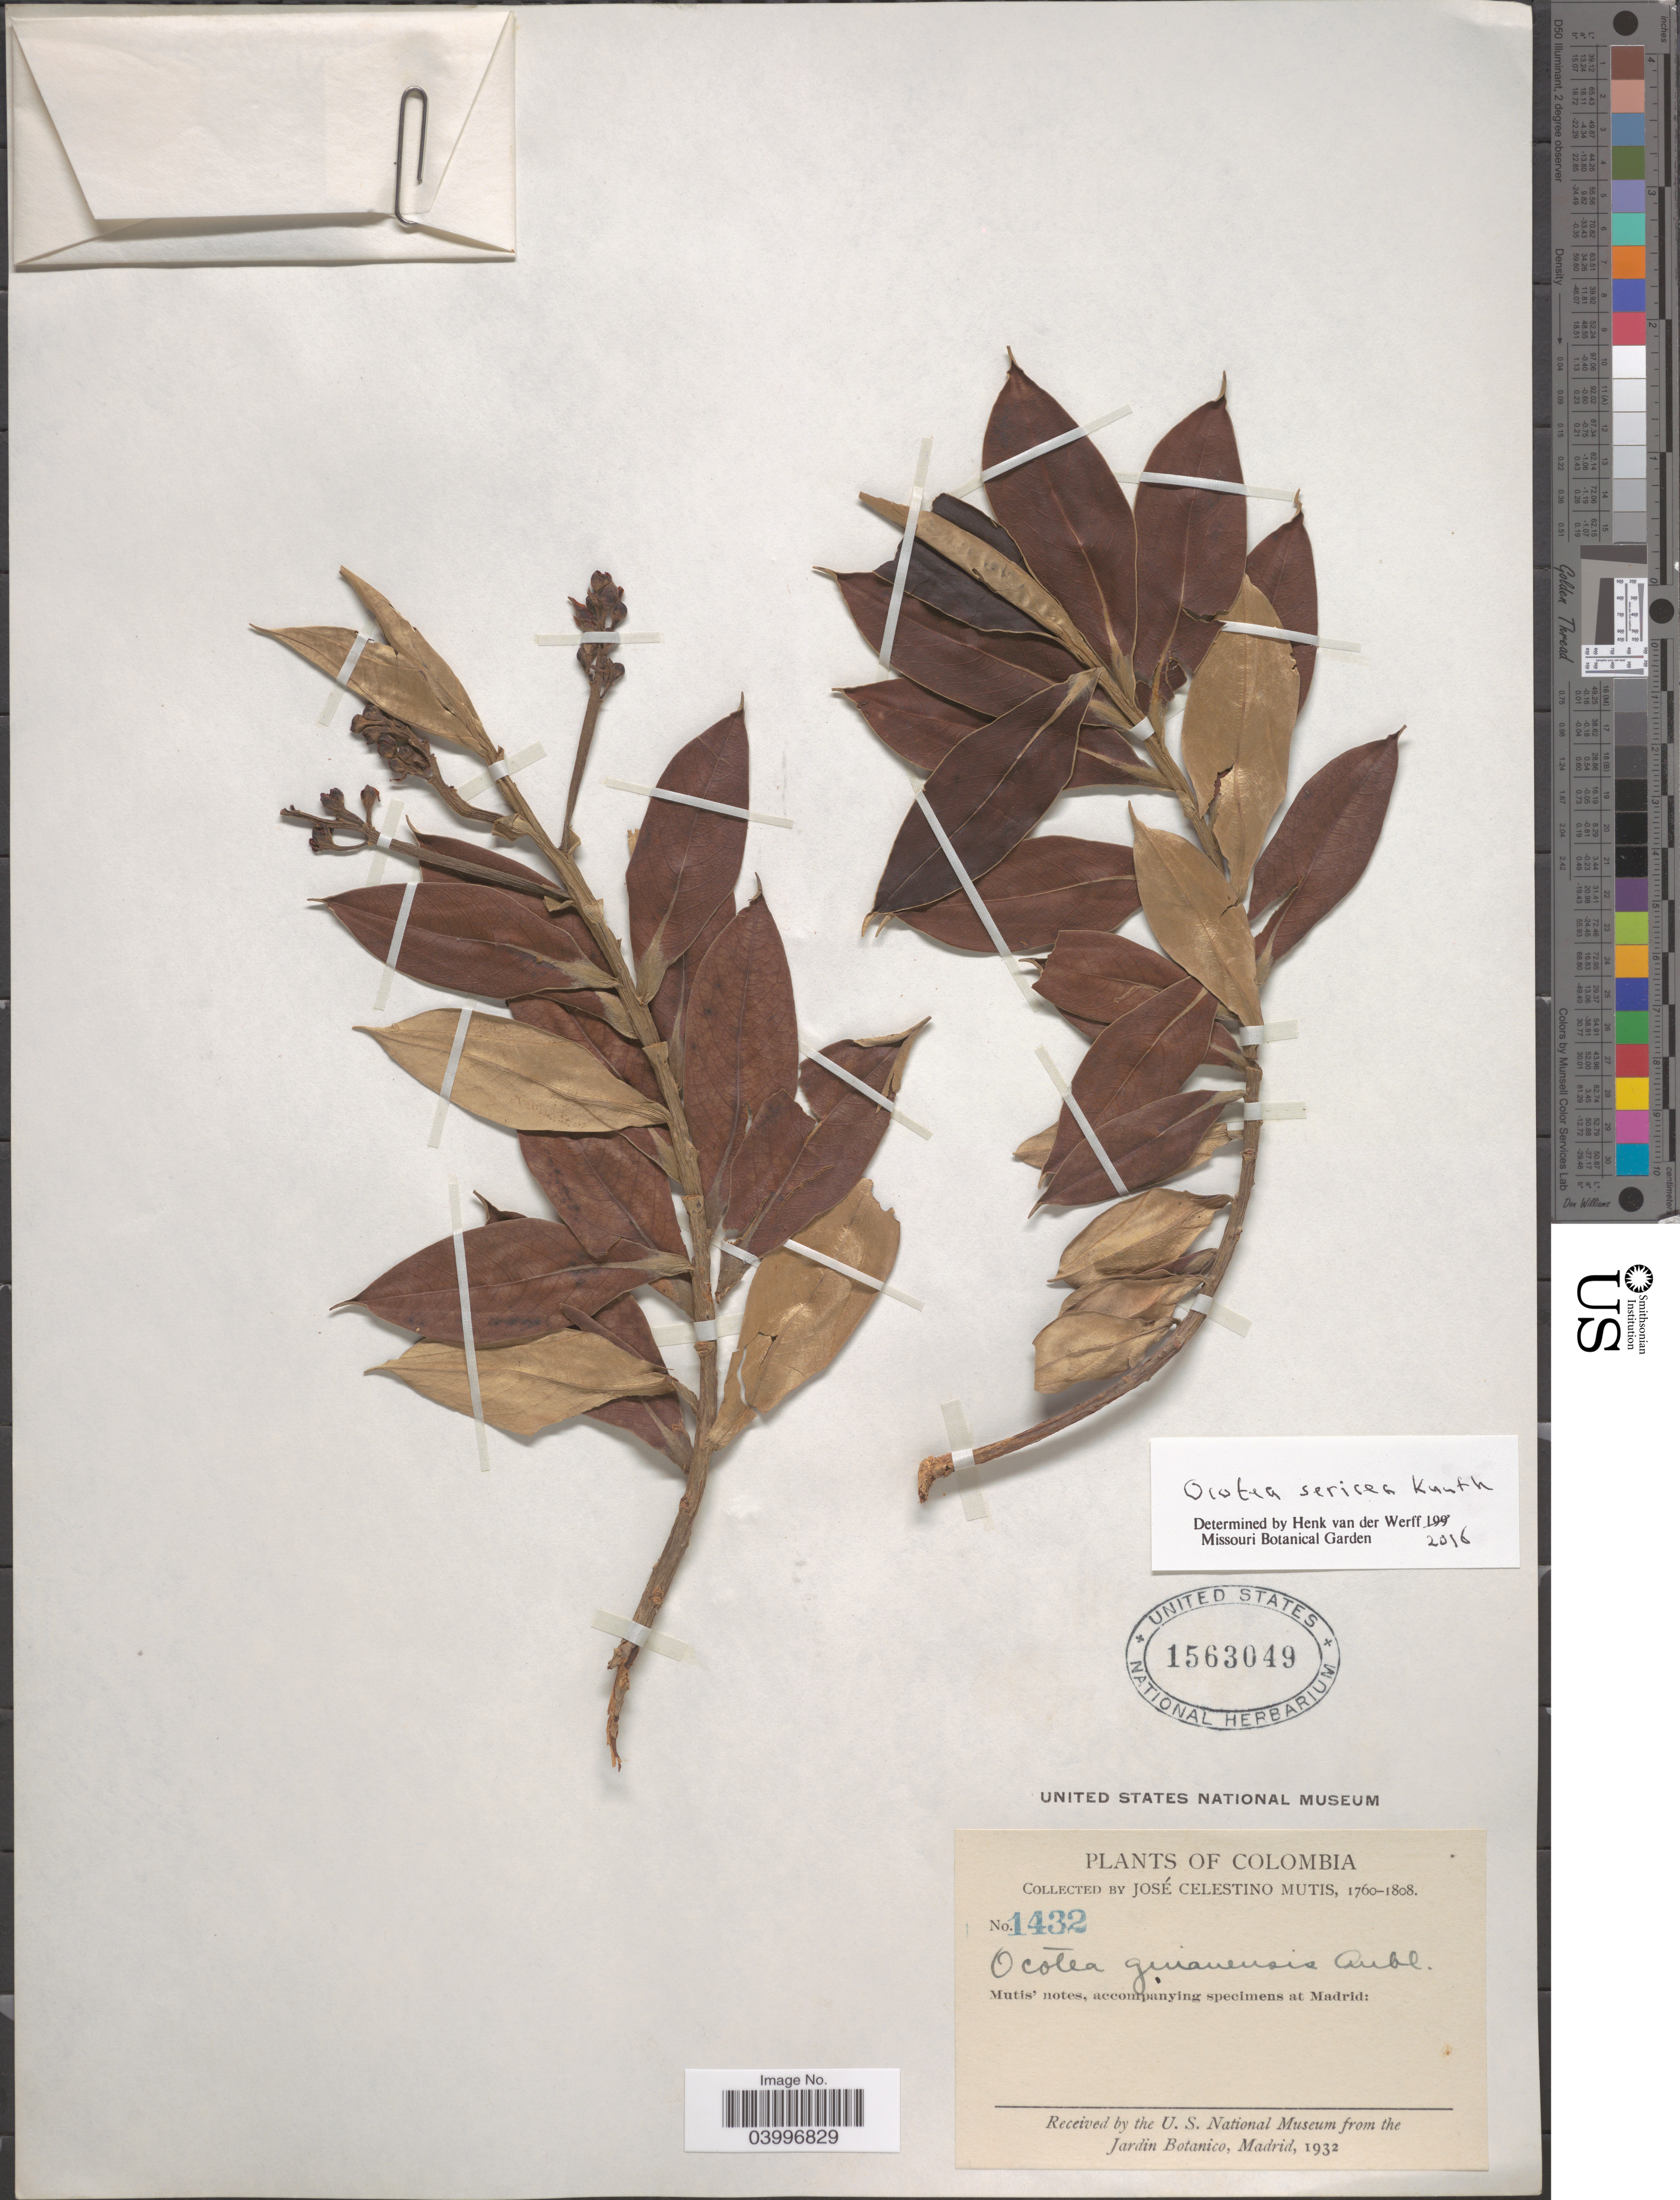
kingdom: Plantae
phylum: Tracheophyta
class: Magnoliopsida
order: Laurales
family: Lauraceae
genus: Ocotea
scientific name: Ocotea sericea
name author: Kunth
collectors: J. C. B. Mutis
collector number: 1432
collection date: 1760/1808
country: Colombia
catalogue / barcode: US 1563049